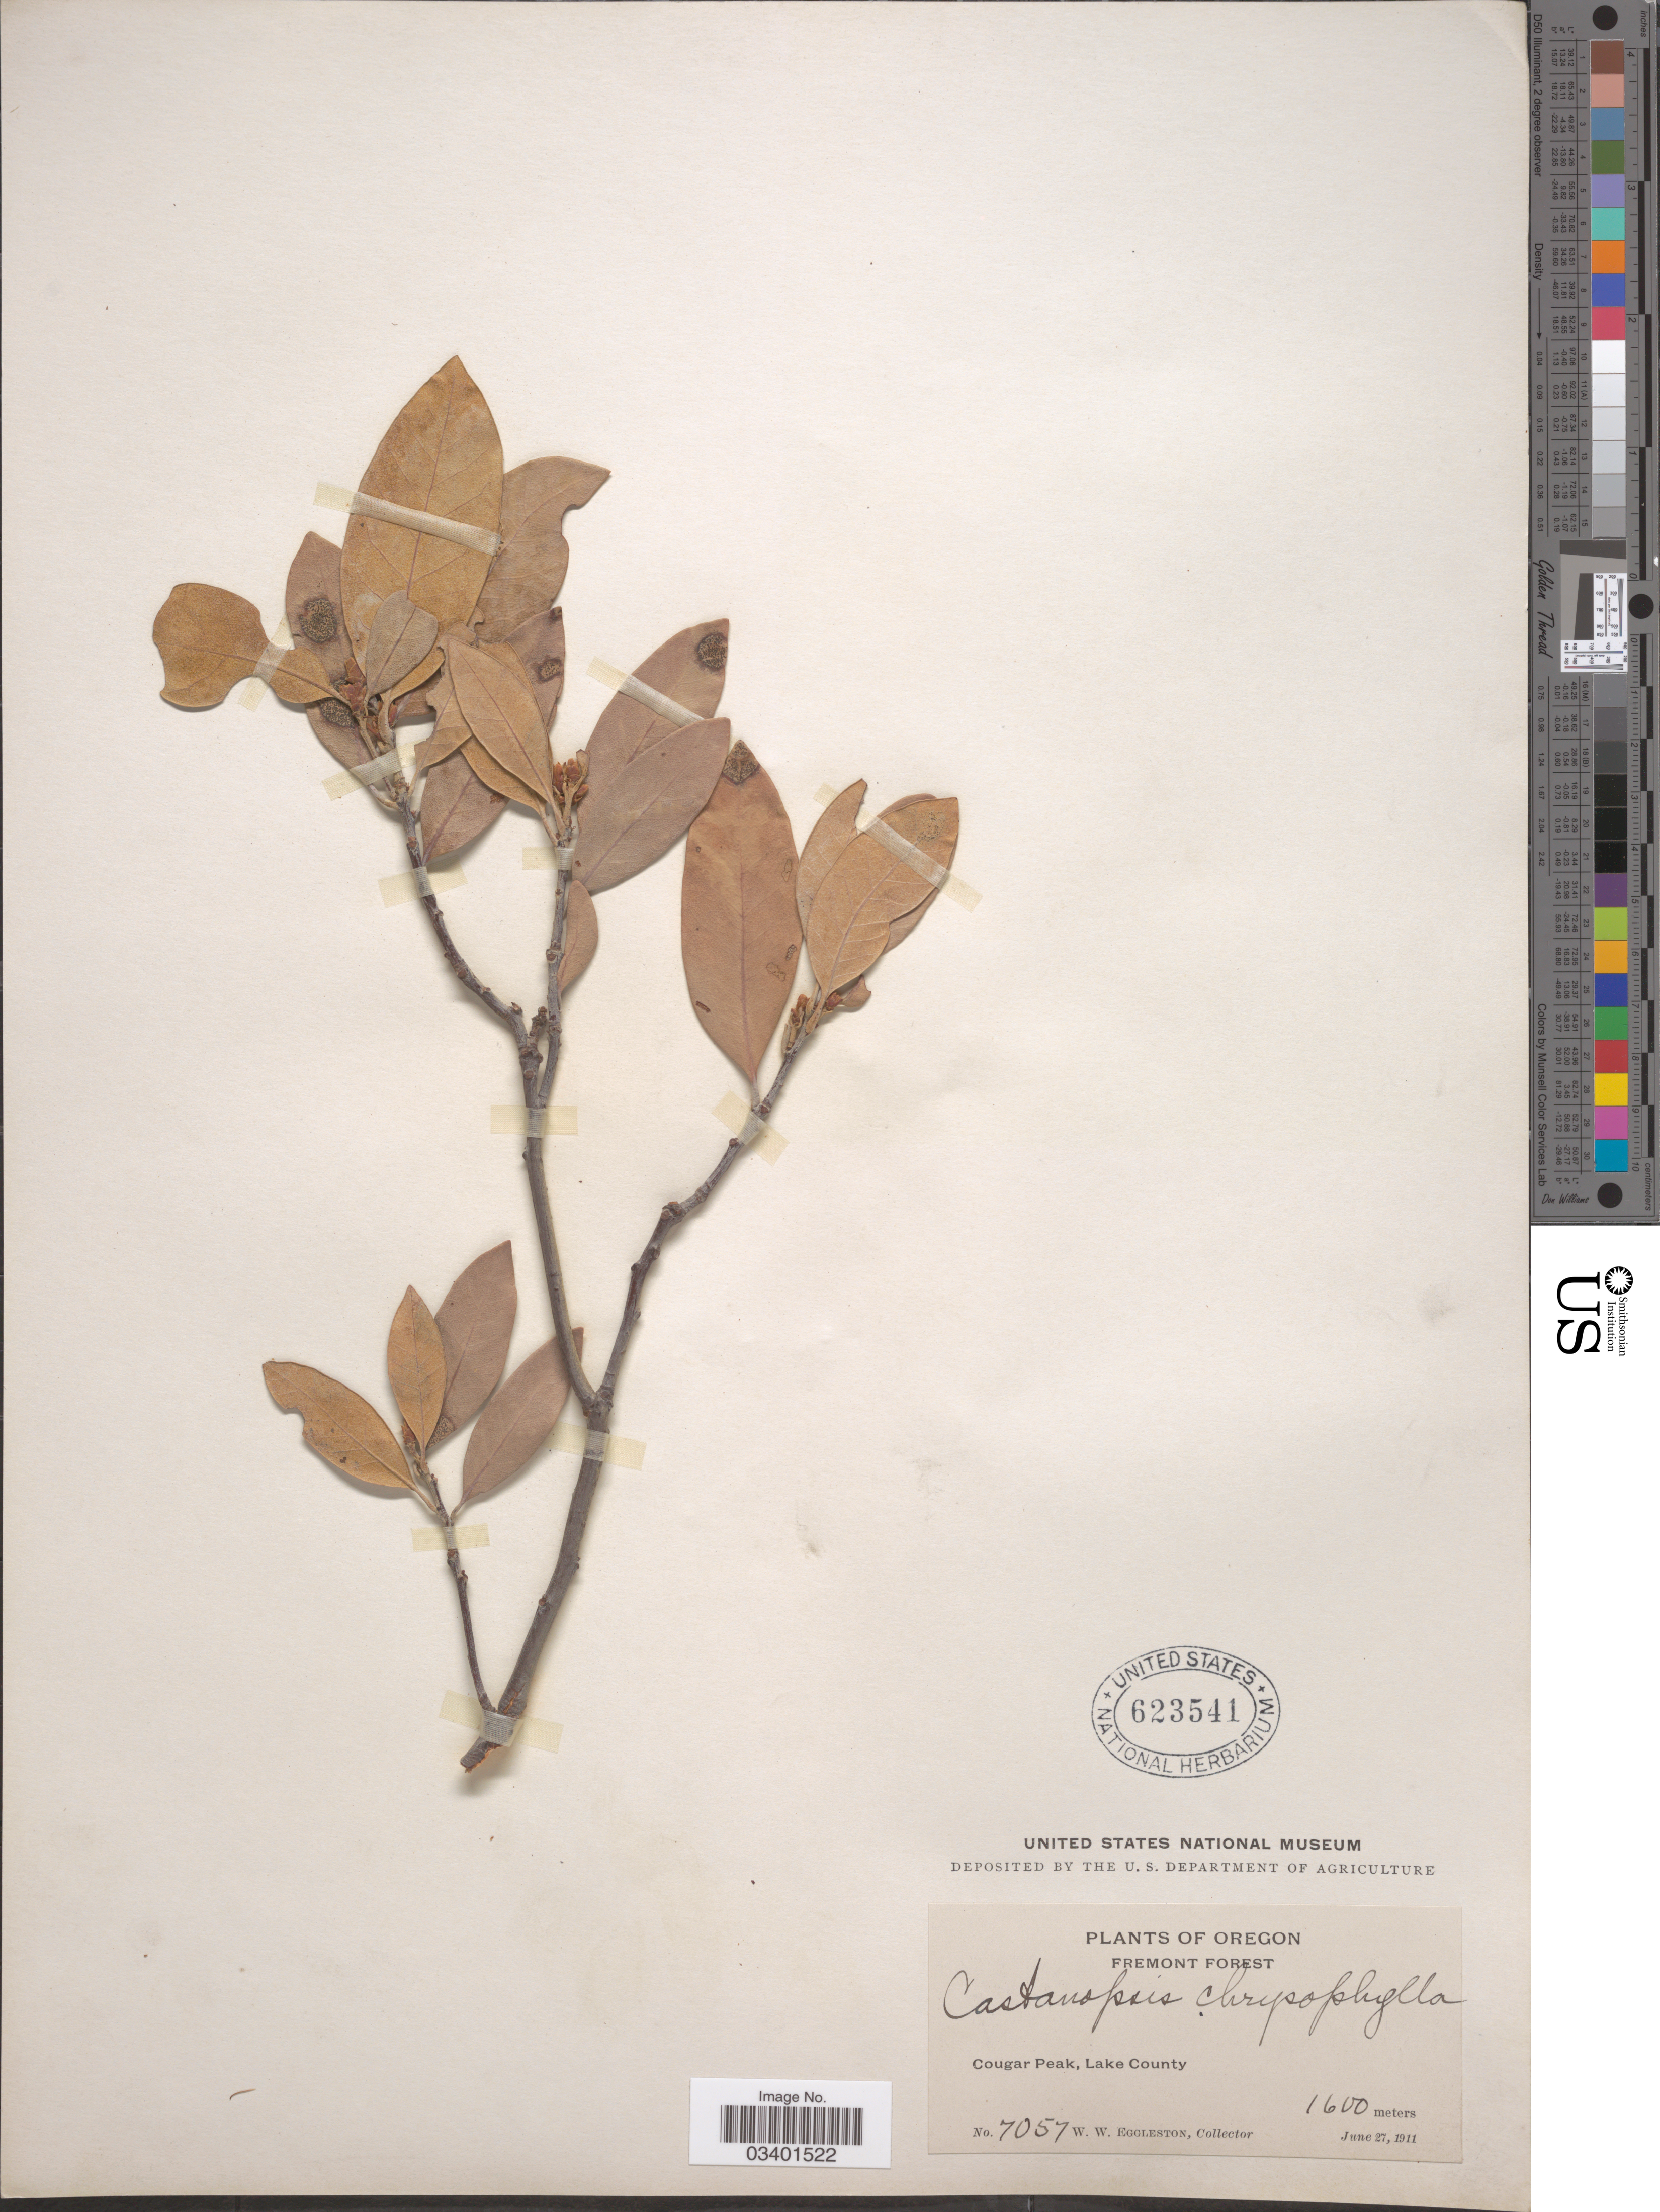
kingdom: Plantae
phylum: Tracheophyta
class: Magnoliopsida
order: Fagales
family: Fagaceae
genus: Chrysolepis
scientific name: Chrysolepis chrysophylla var. minor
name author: (Benth.) A. DC.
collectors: W. W. Eggleston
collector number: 7057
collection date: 1911-06-27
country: United States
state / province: Oregon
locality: Fremont Forest. Cougar Peak, Lake County.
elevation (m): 1600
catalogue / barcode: US 623541